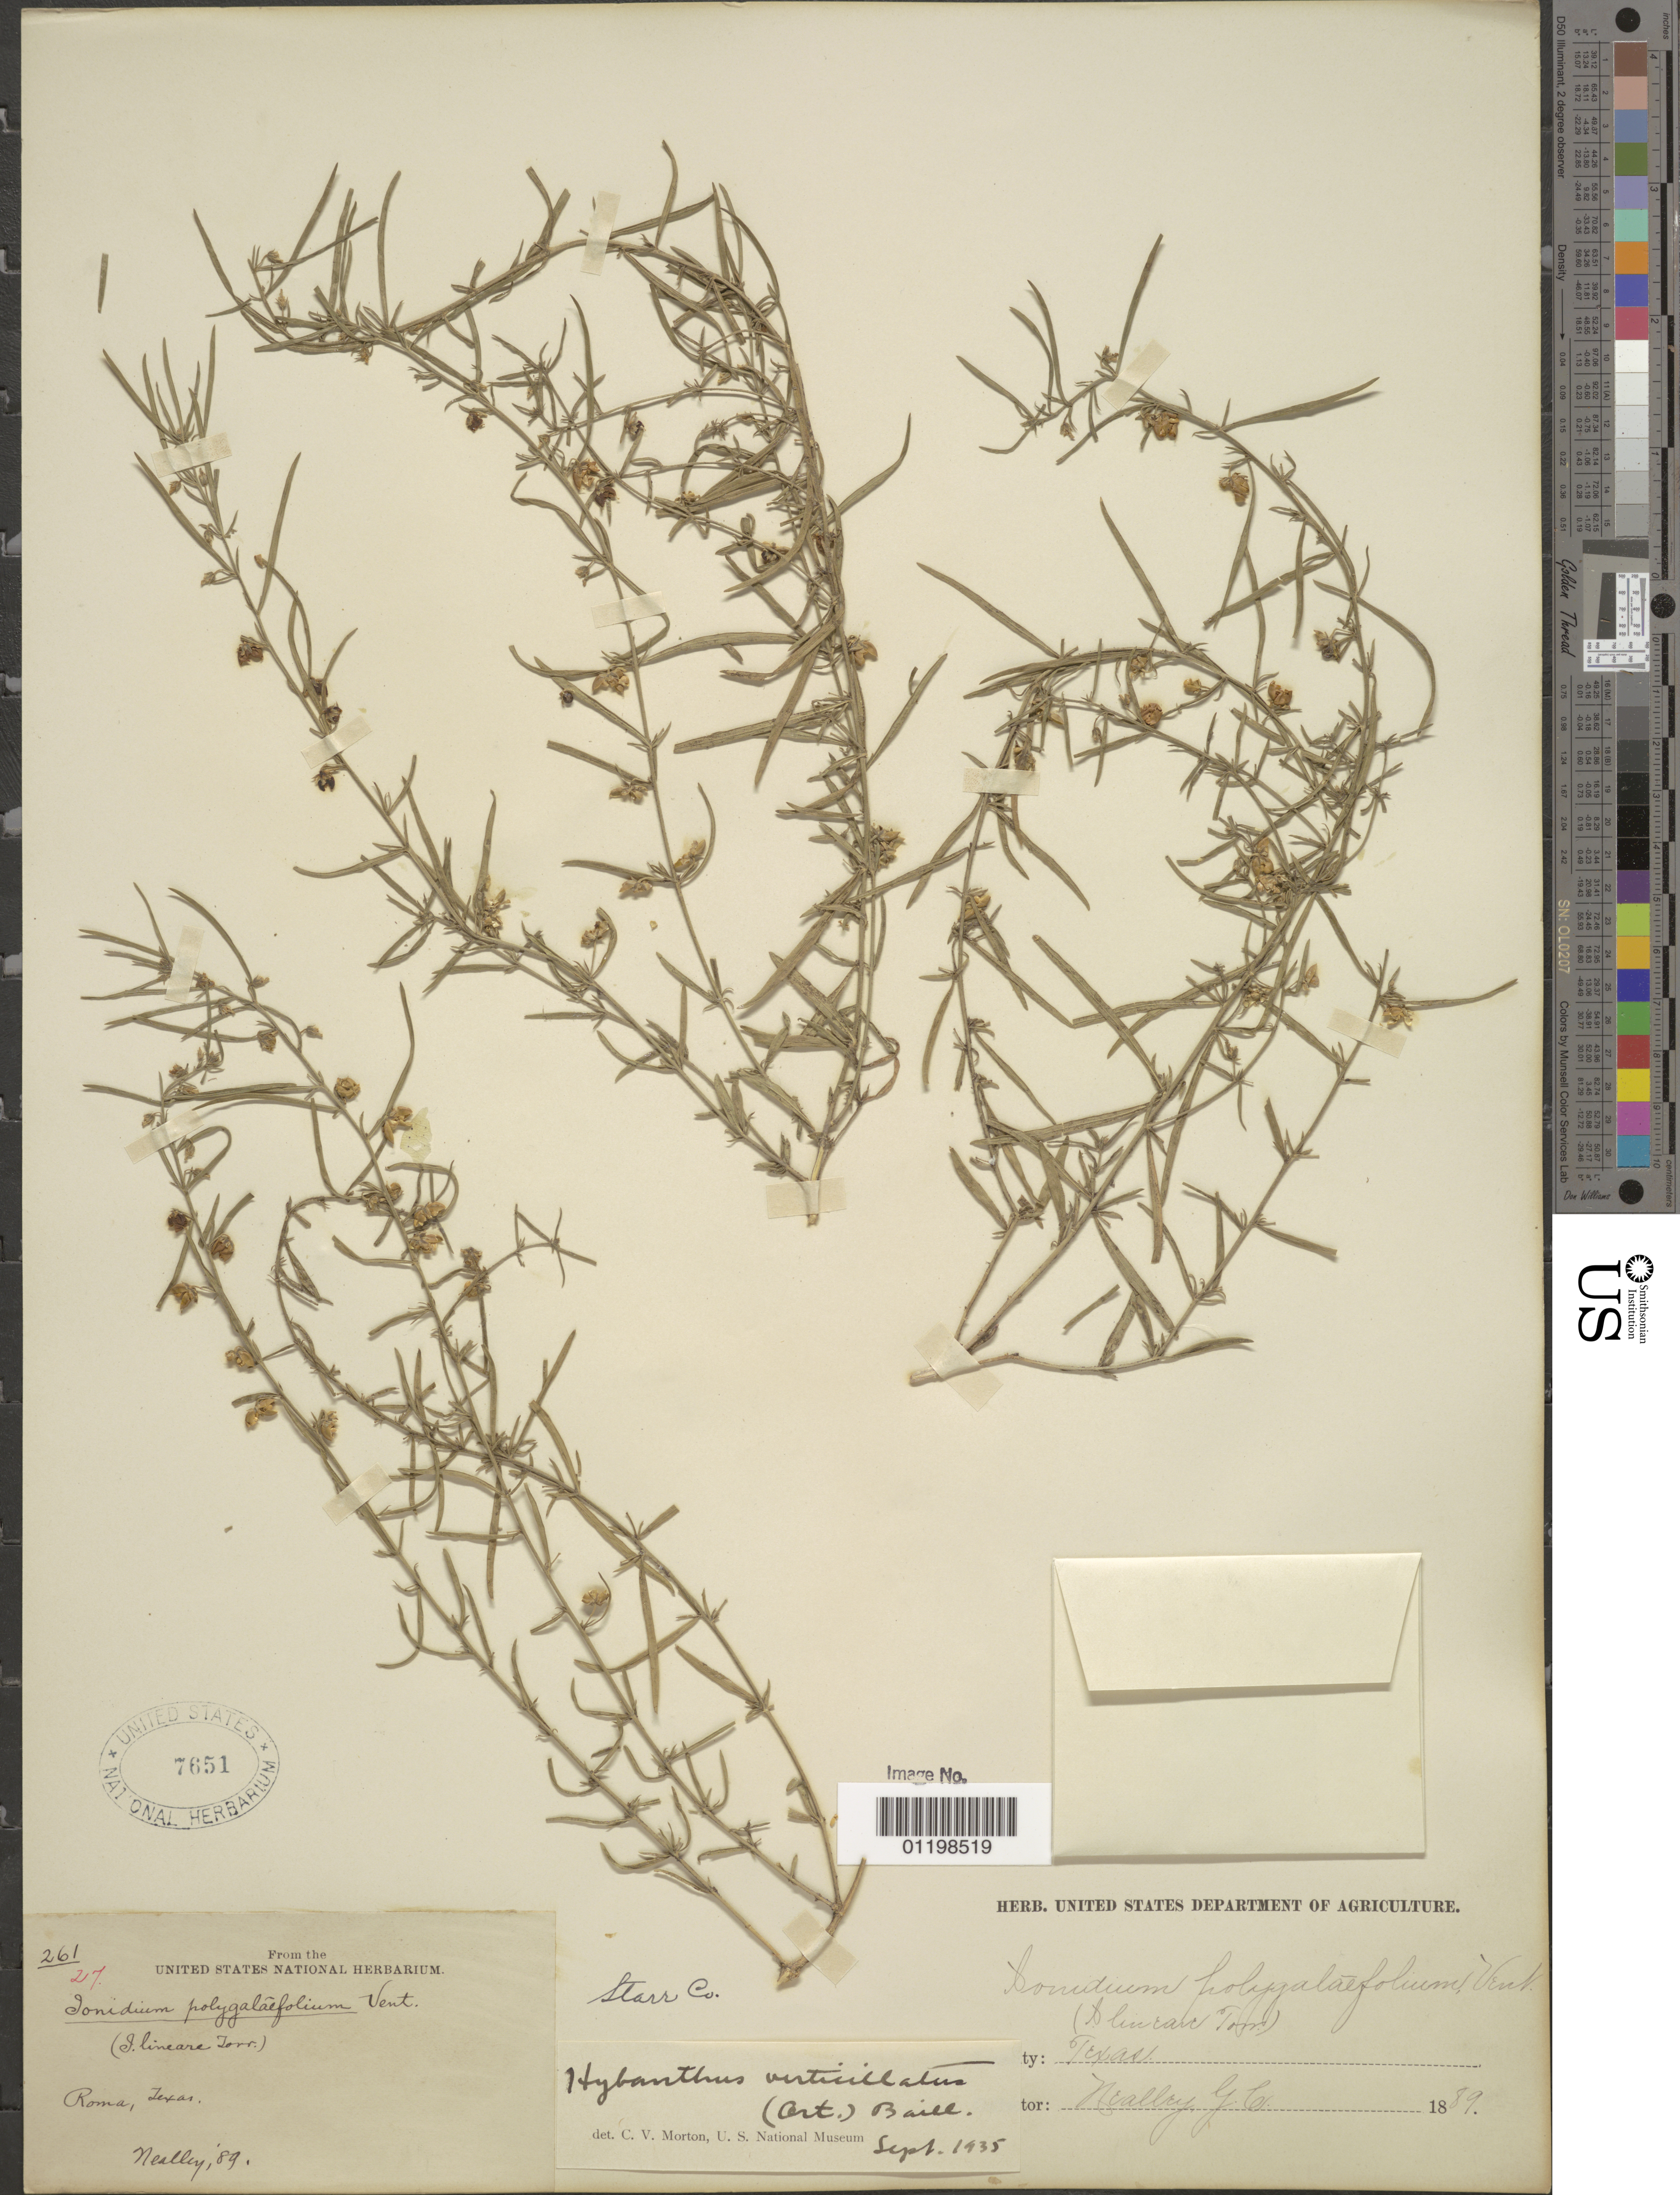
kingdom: Plantae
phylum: Tracheophyta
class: Magnoliopsida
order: Malpighiales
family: Violaceae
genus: Pombalia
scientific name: Pombalia verticillata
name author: (Ortega) Paula-Souza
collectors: G. C. Nealley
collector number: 261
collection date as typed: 1889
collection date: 1889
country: United States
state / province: Texas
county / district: Starr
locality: Roma.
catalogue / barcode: US 7651